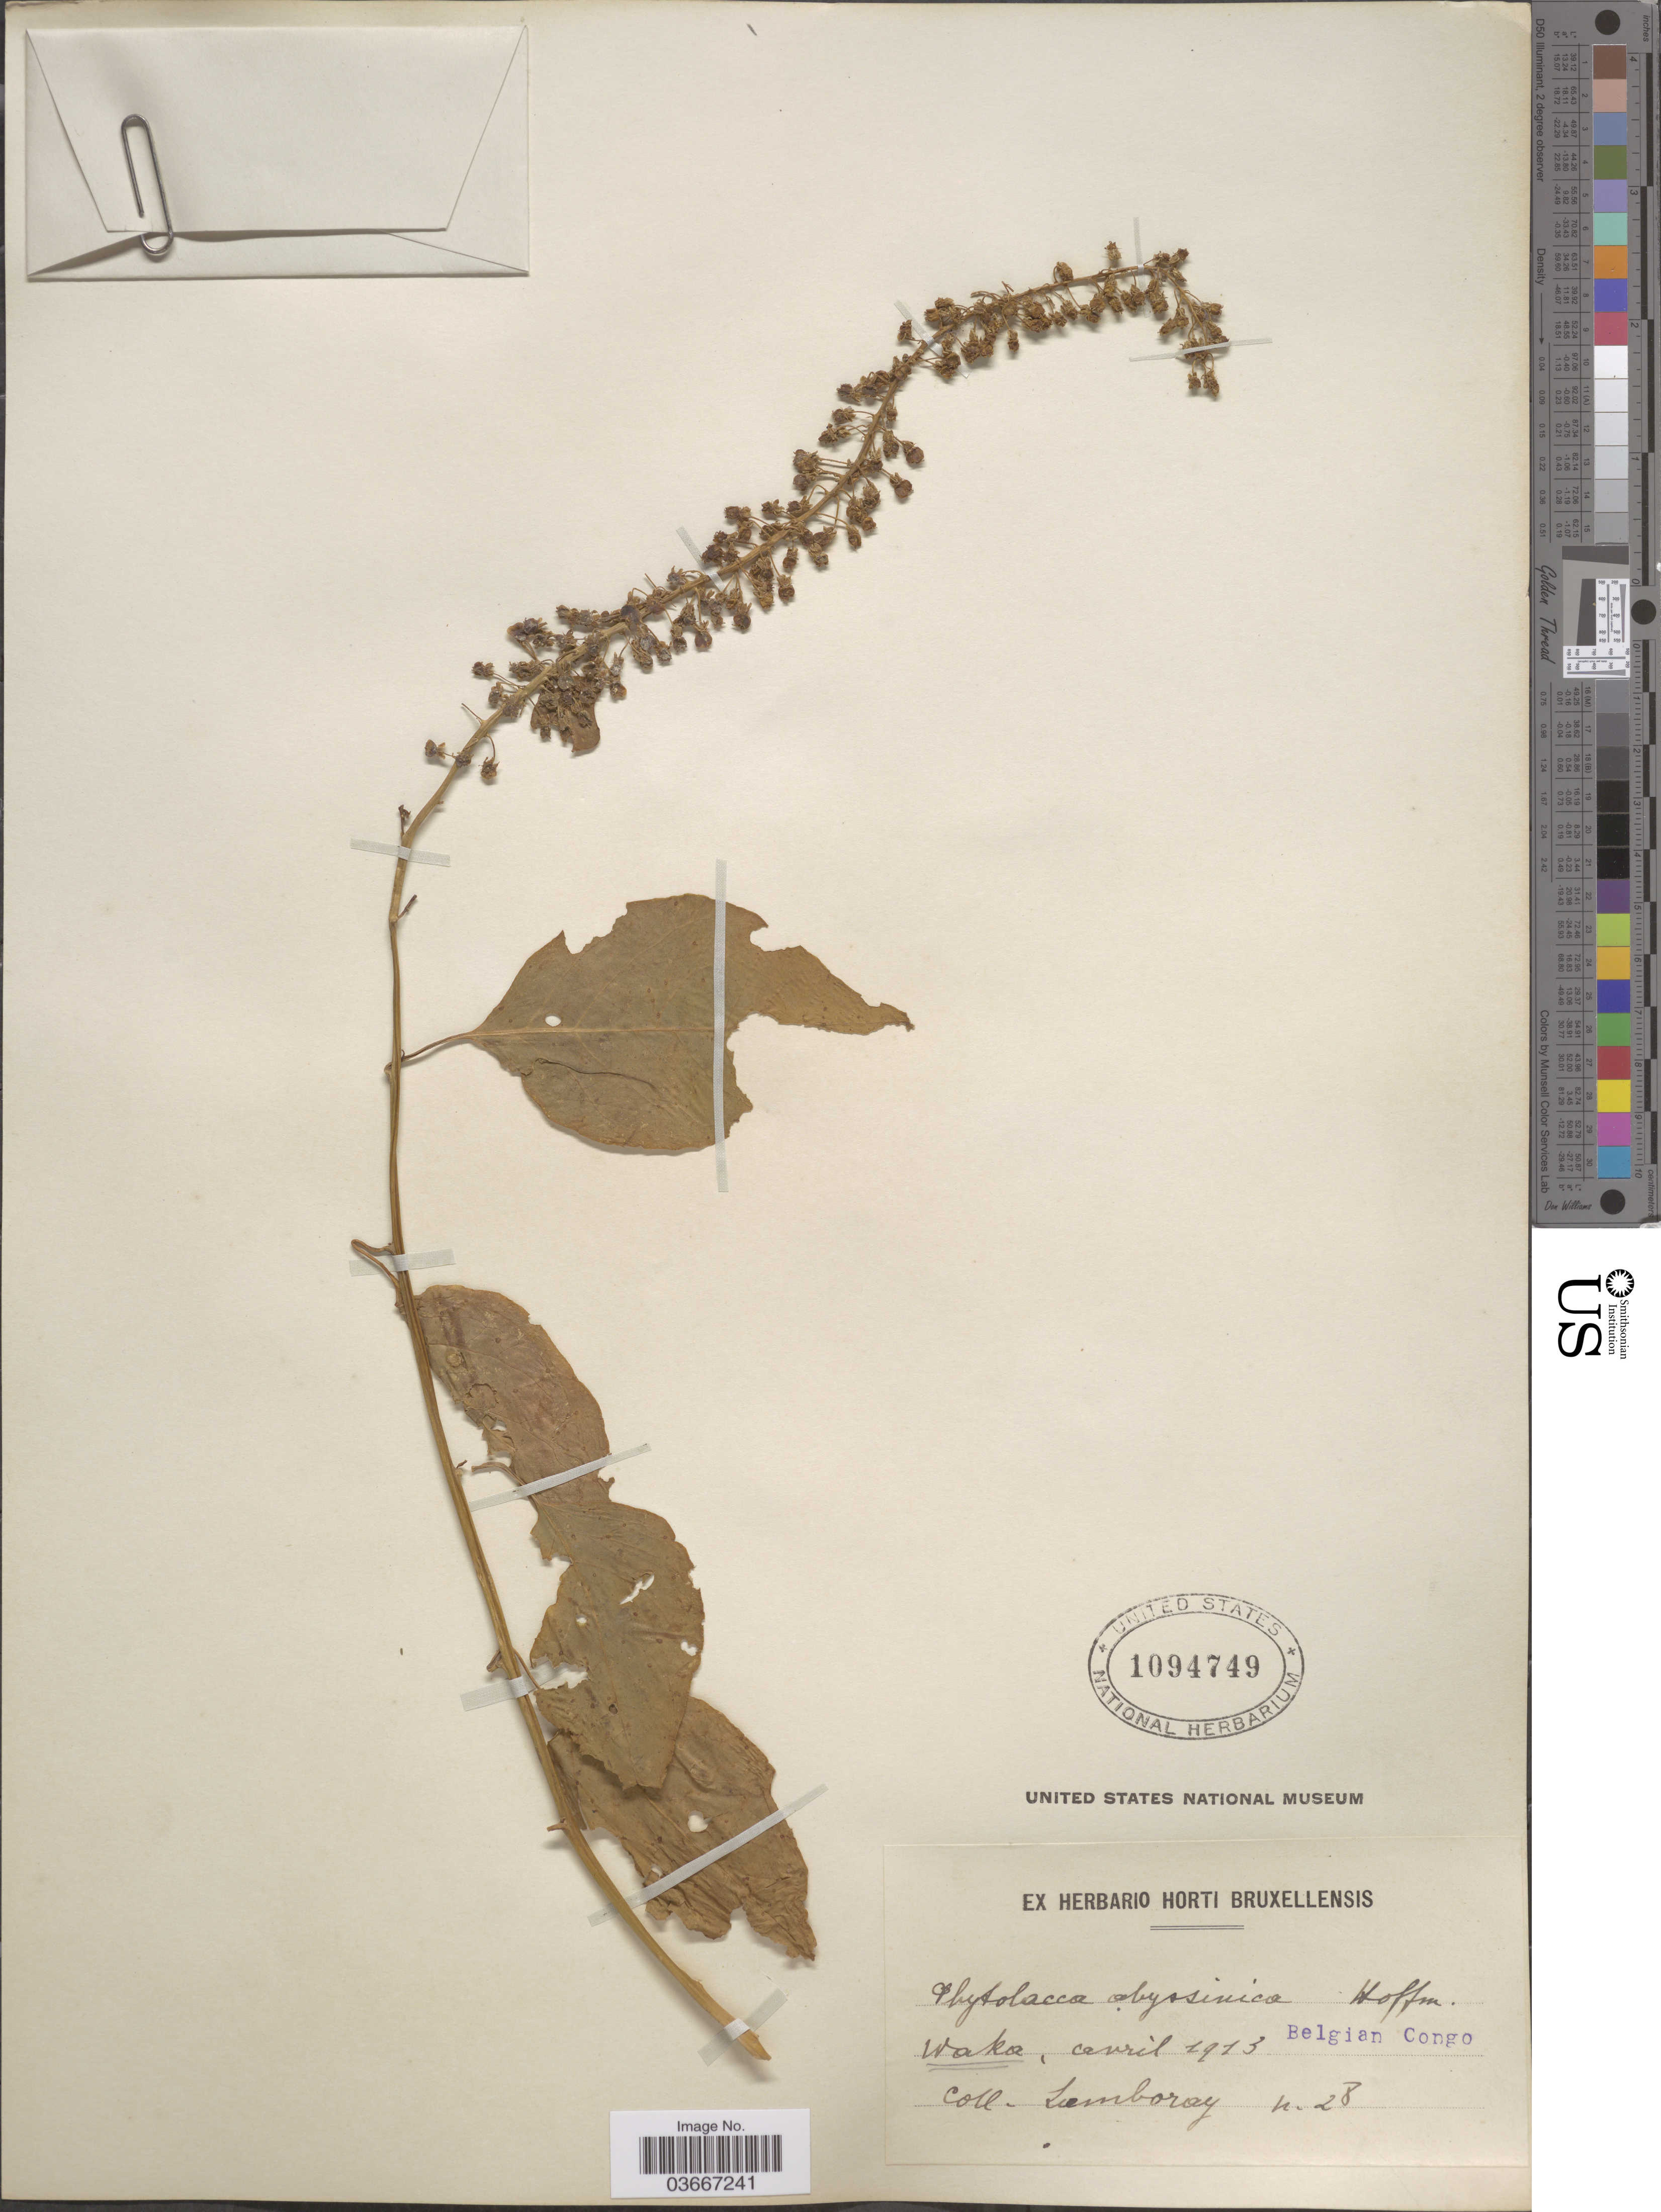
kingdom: Plantae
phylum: Tracheophyta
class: Magnoliopsida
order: Caryophyllales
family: Phytolaccaceae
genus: Phytolacca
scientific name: Phytolacca abyssinica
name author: Hoffm.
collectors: Lamboray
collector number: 28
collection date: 1913-04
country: Congo, Democratic Republic of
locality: Waka. Belgian Congo.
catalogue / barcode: US 1094749